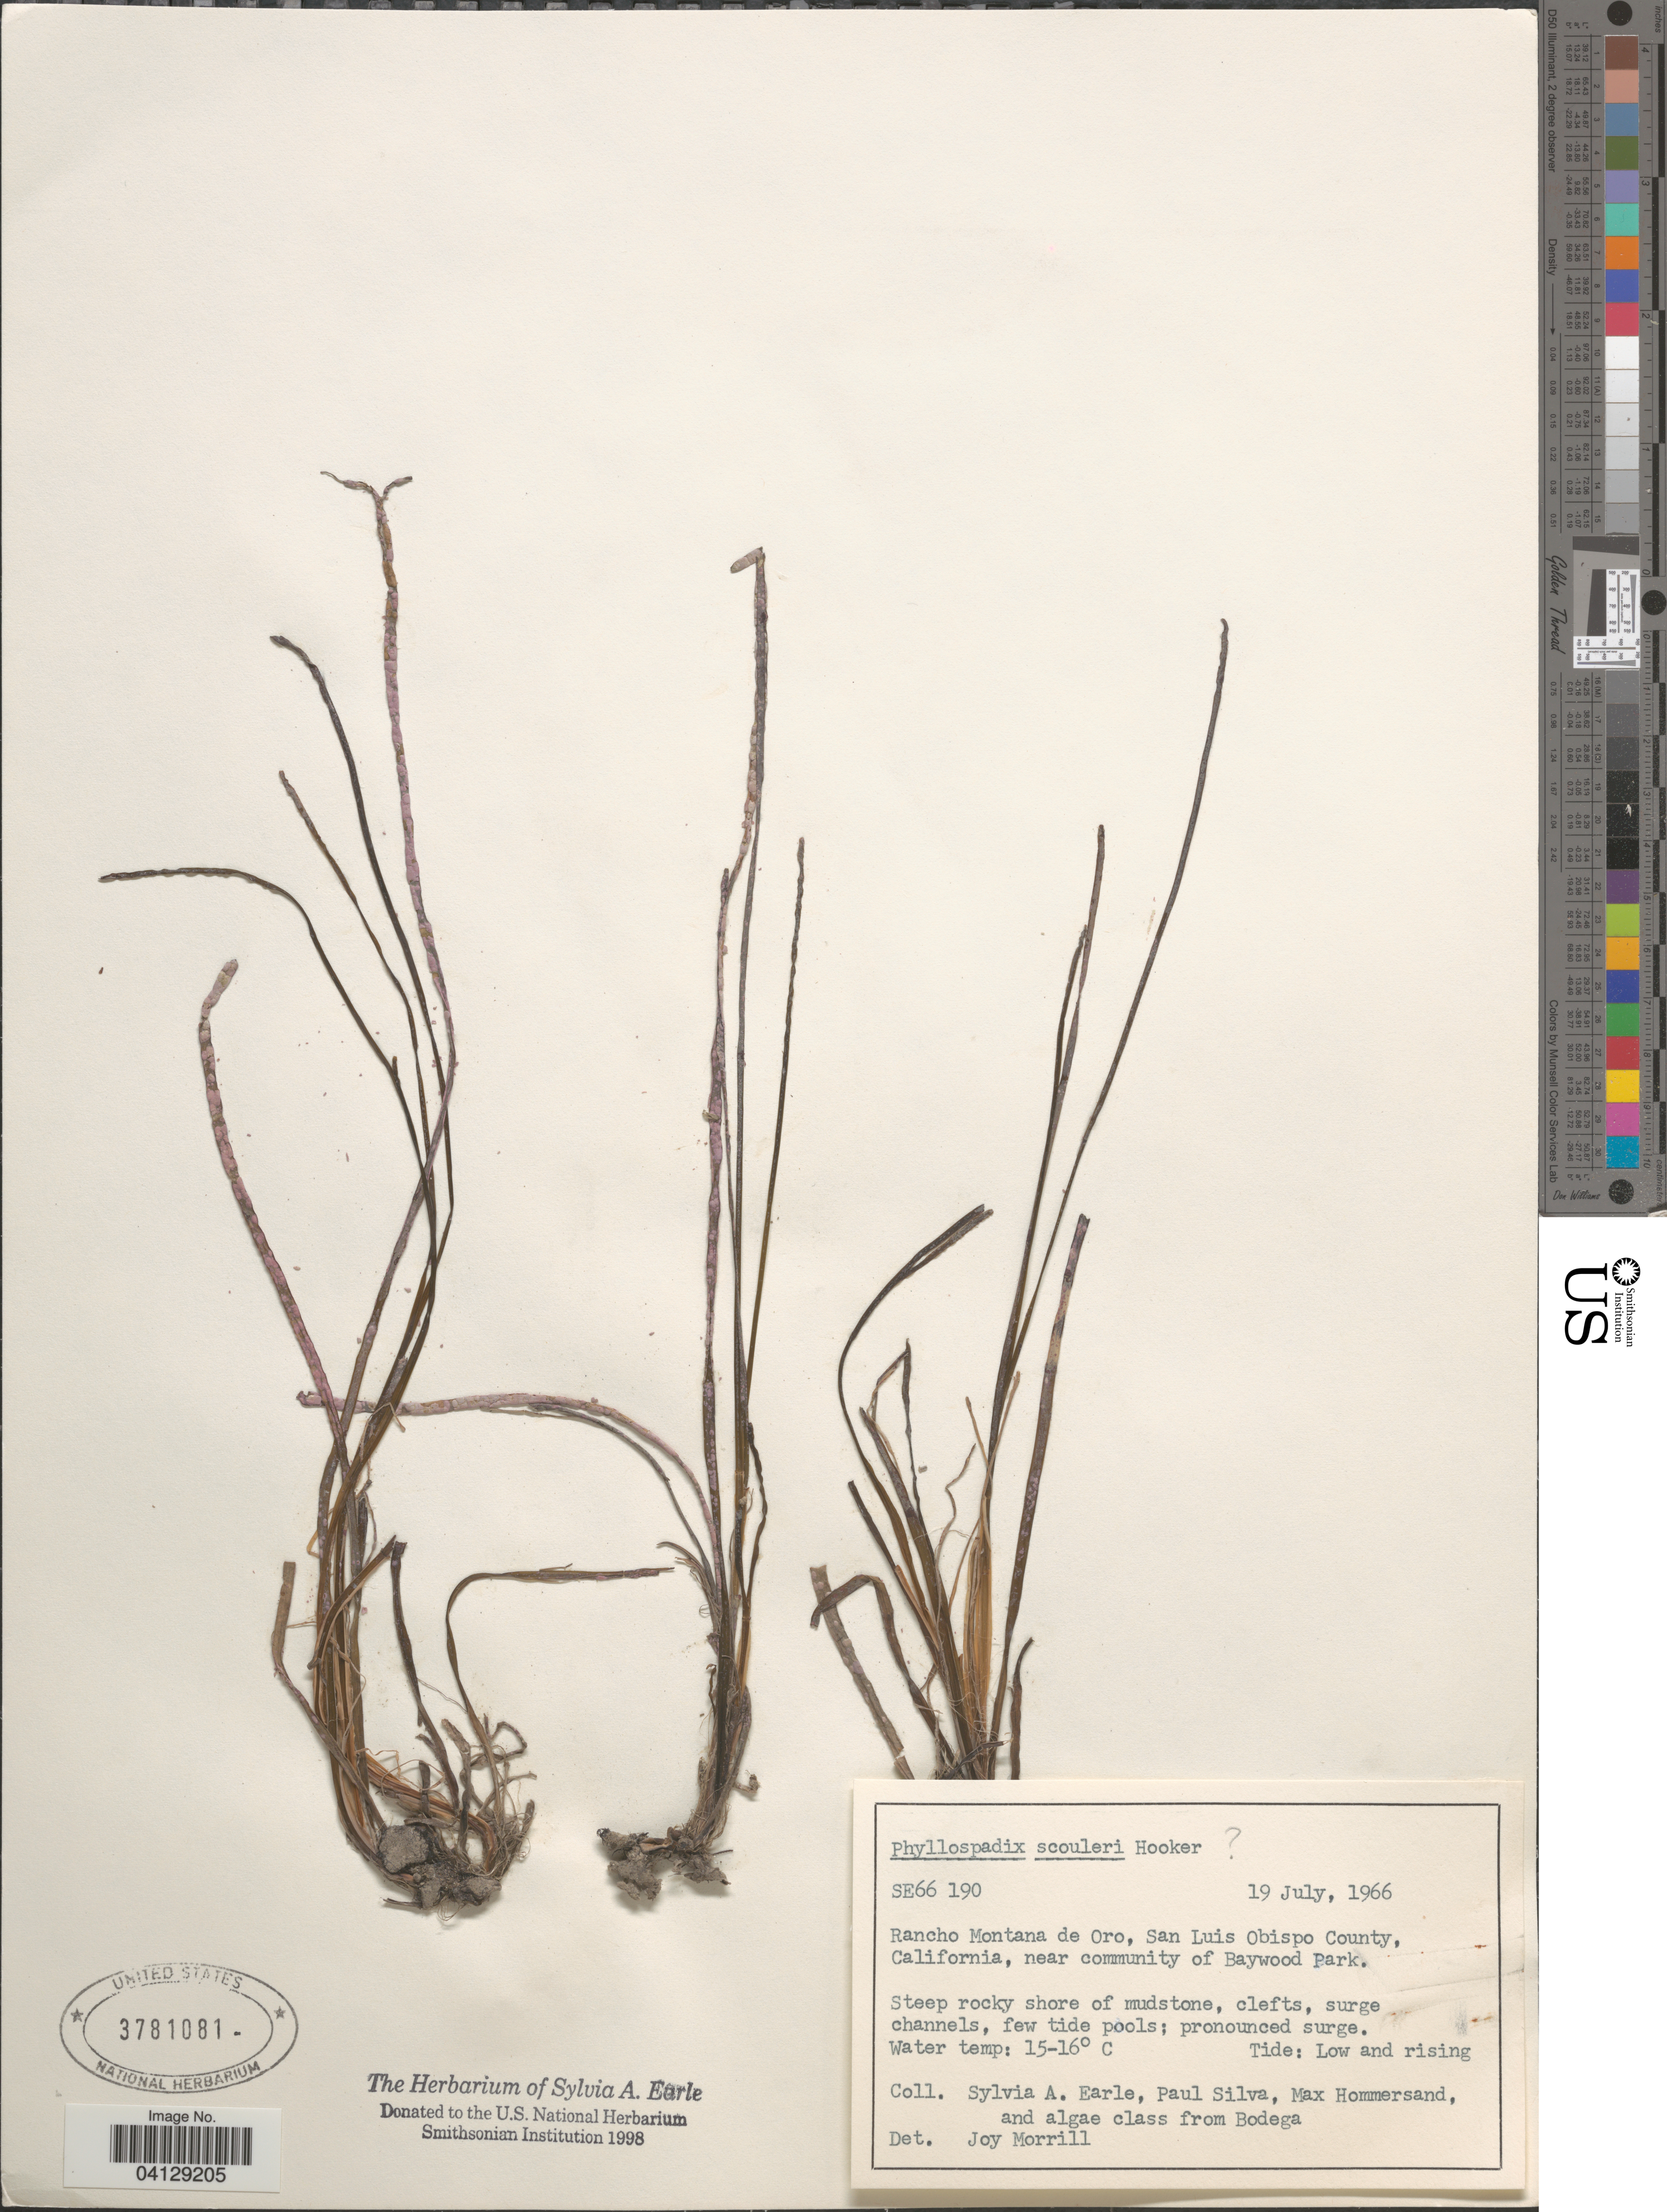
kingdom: Plantae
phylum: Tracheophyta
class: Liliopsida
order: Alismatales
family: Zosteraceae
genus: Phyllospadix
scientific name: Phyllospadix scouleri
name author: Hook.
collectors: S. A. Earle, P. C. Silva, M. H. Hommersand & Algae class from Bodega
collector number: SE66190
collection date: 1966-07-19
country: United States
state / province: California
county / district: San Luis Obispo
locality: Rancho Montana de Oro, San Luis Obispo County, near community of Baywood Park.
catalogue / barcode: US 3781081